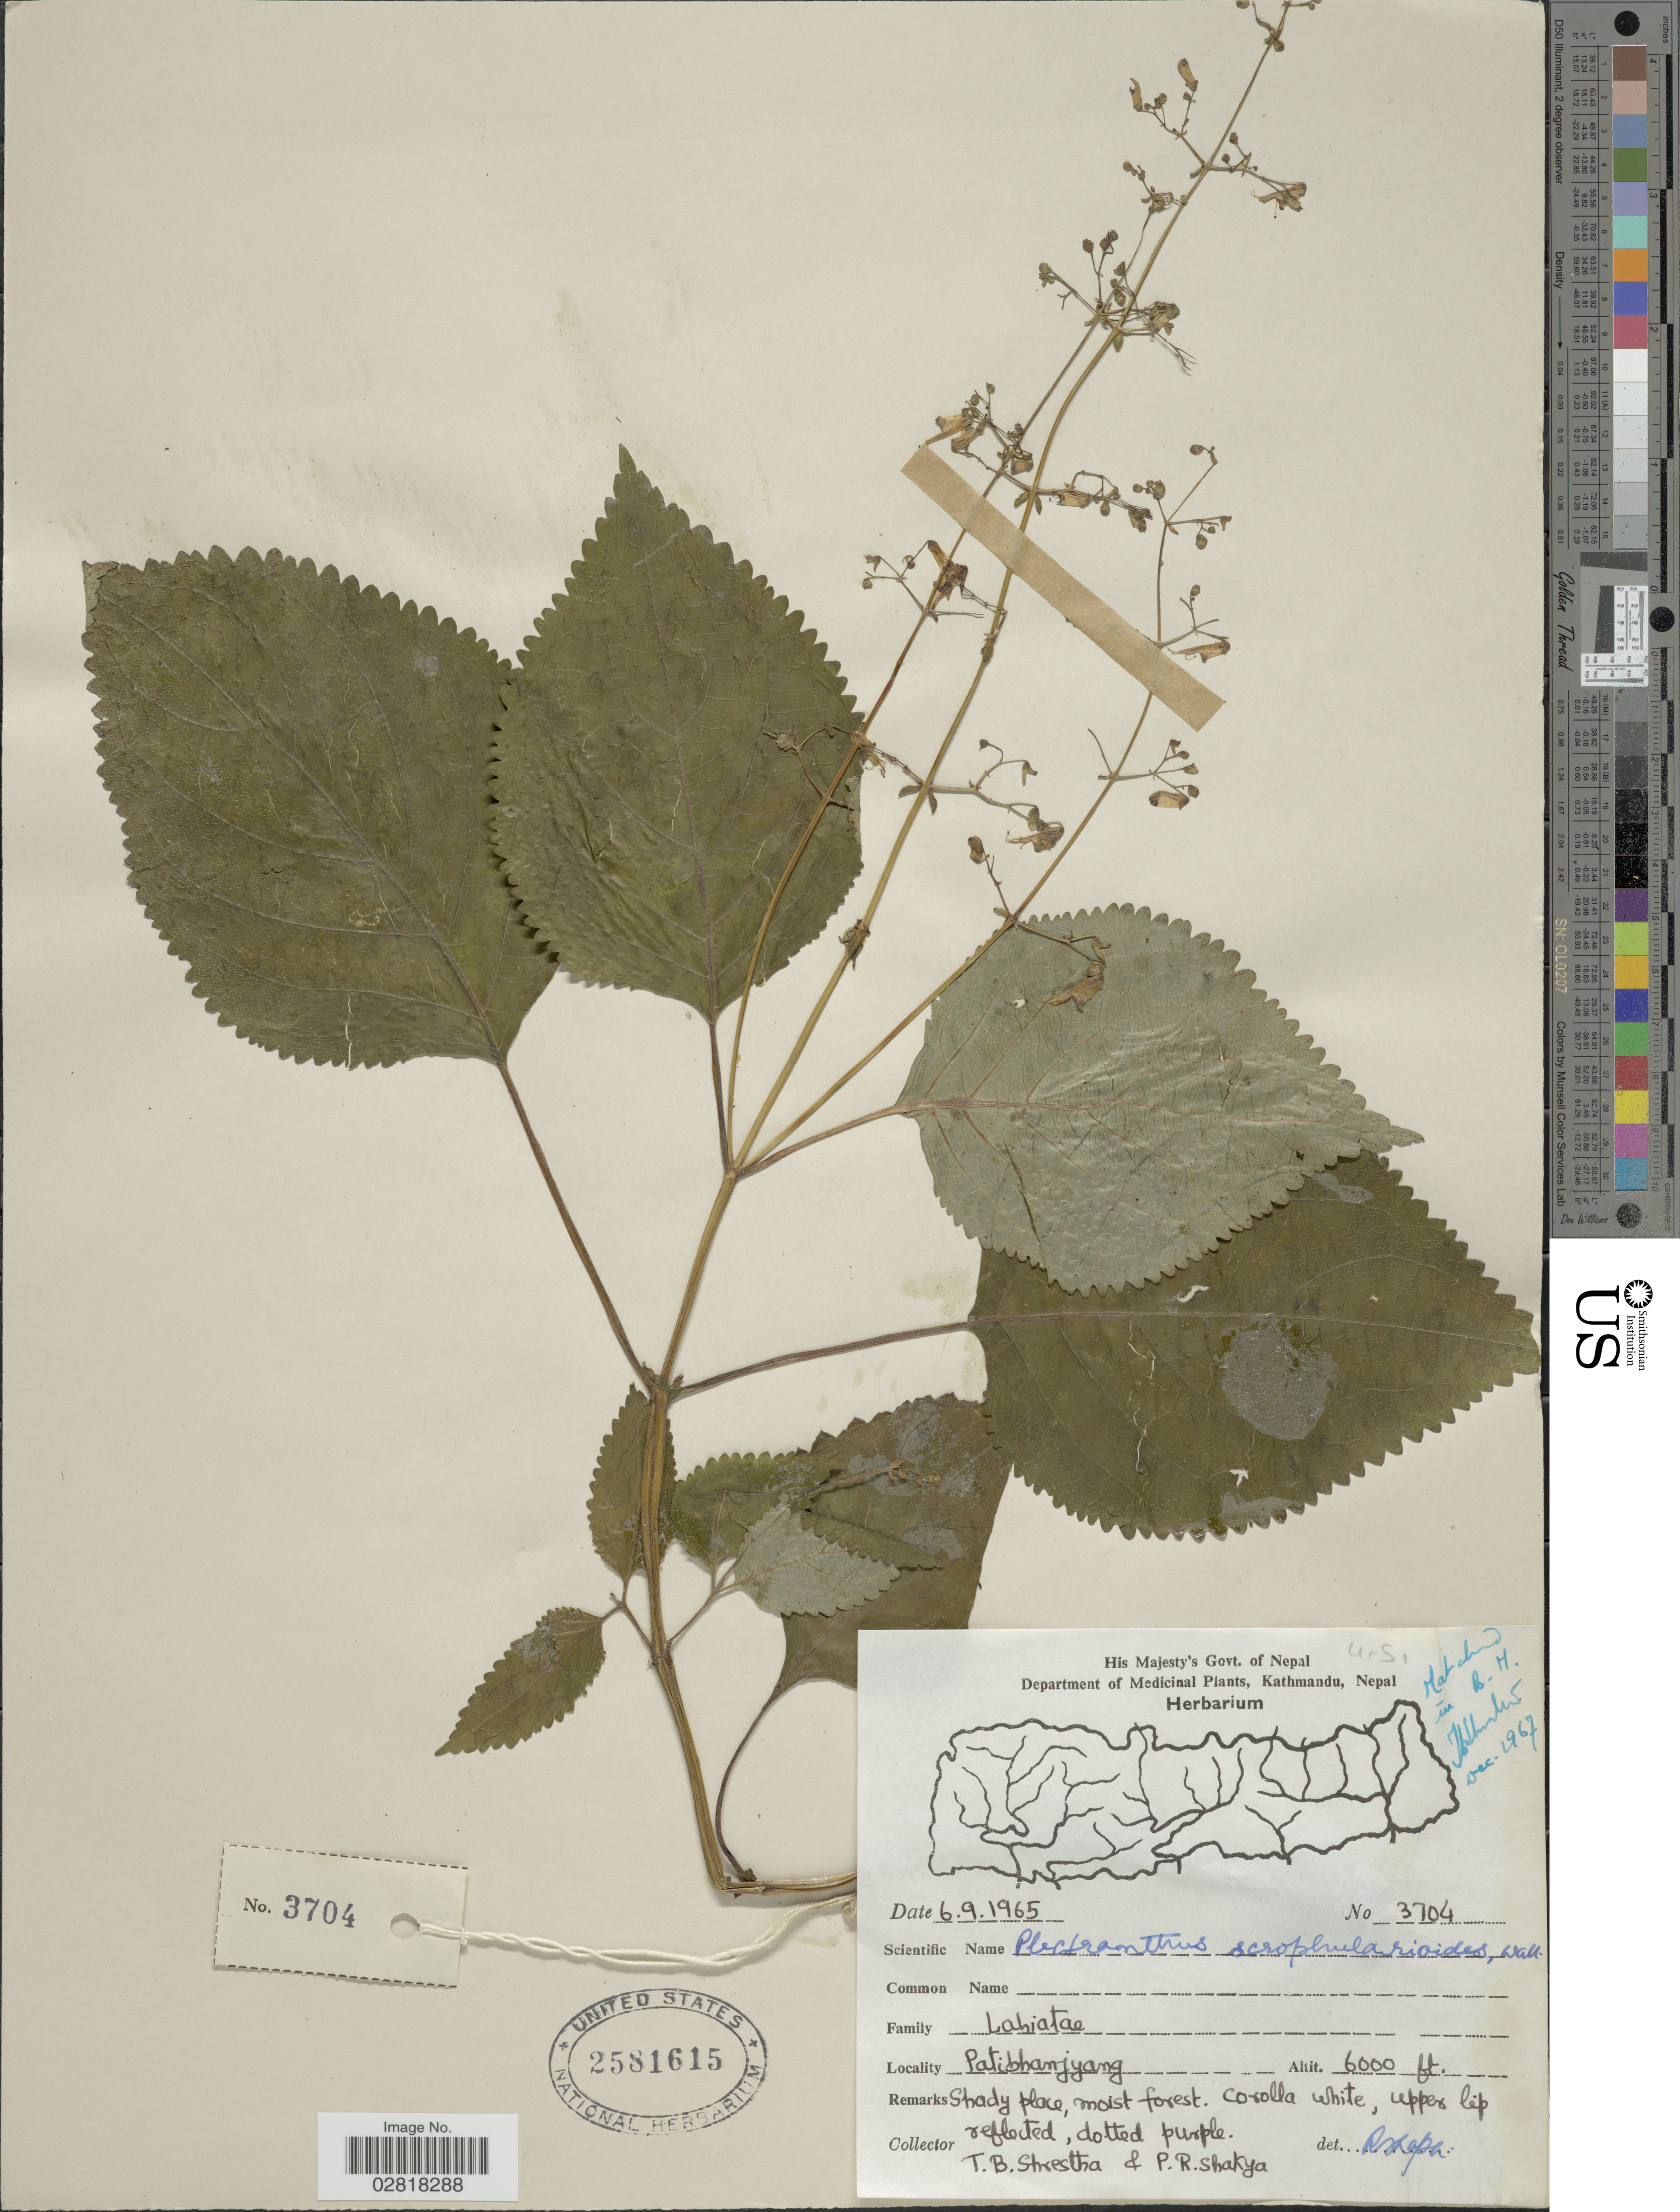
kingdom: Plantae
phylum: Tracheophyta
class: Magnoliopsida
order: Lamiales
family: Lamiaceae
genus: Plectranthus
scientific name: Plectranthus scrophularioides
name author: Wall. ex Benth.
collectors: T. B. Shrestha & P. Shakya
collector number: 3704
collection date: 1965-09-06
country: Nepal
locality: Patibhanjyang.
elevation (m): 1829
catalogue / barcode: US 2581615